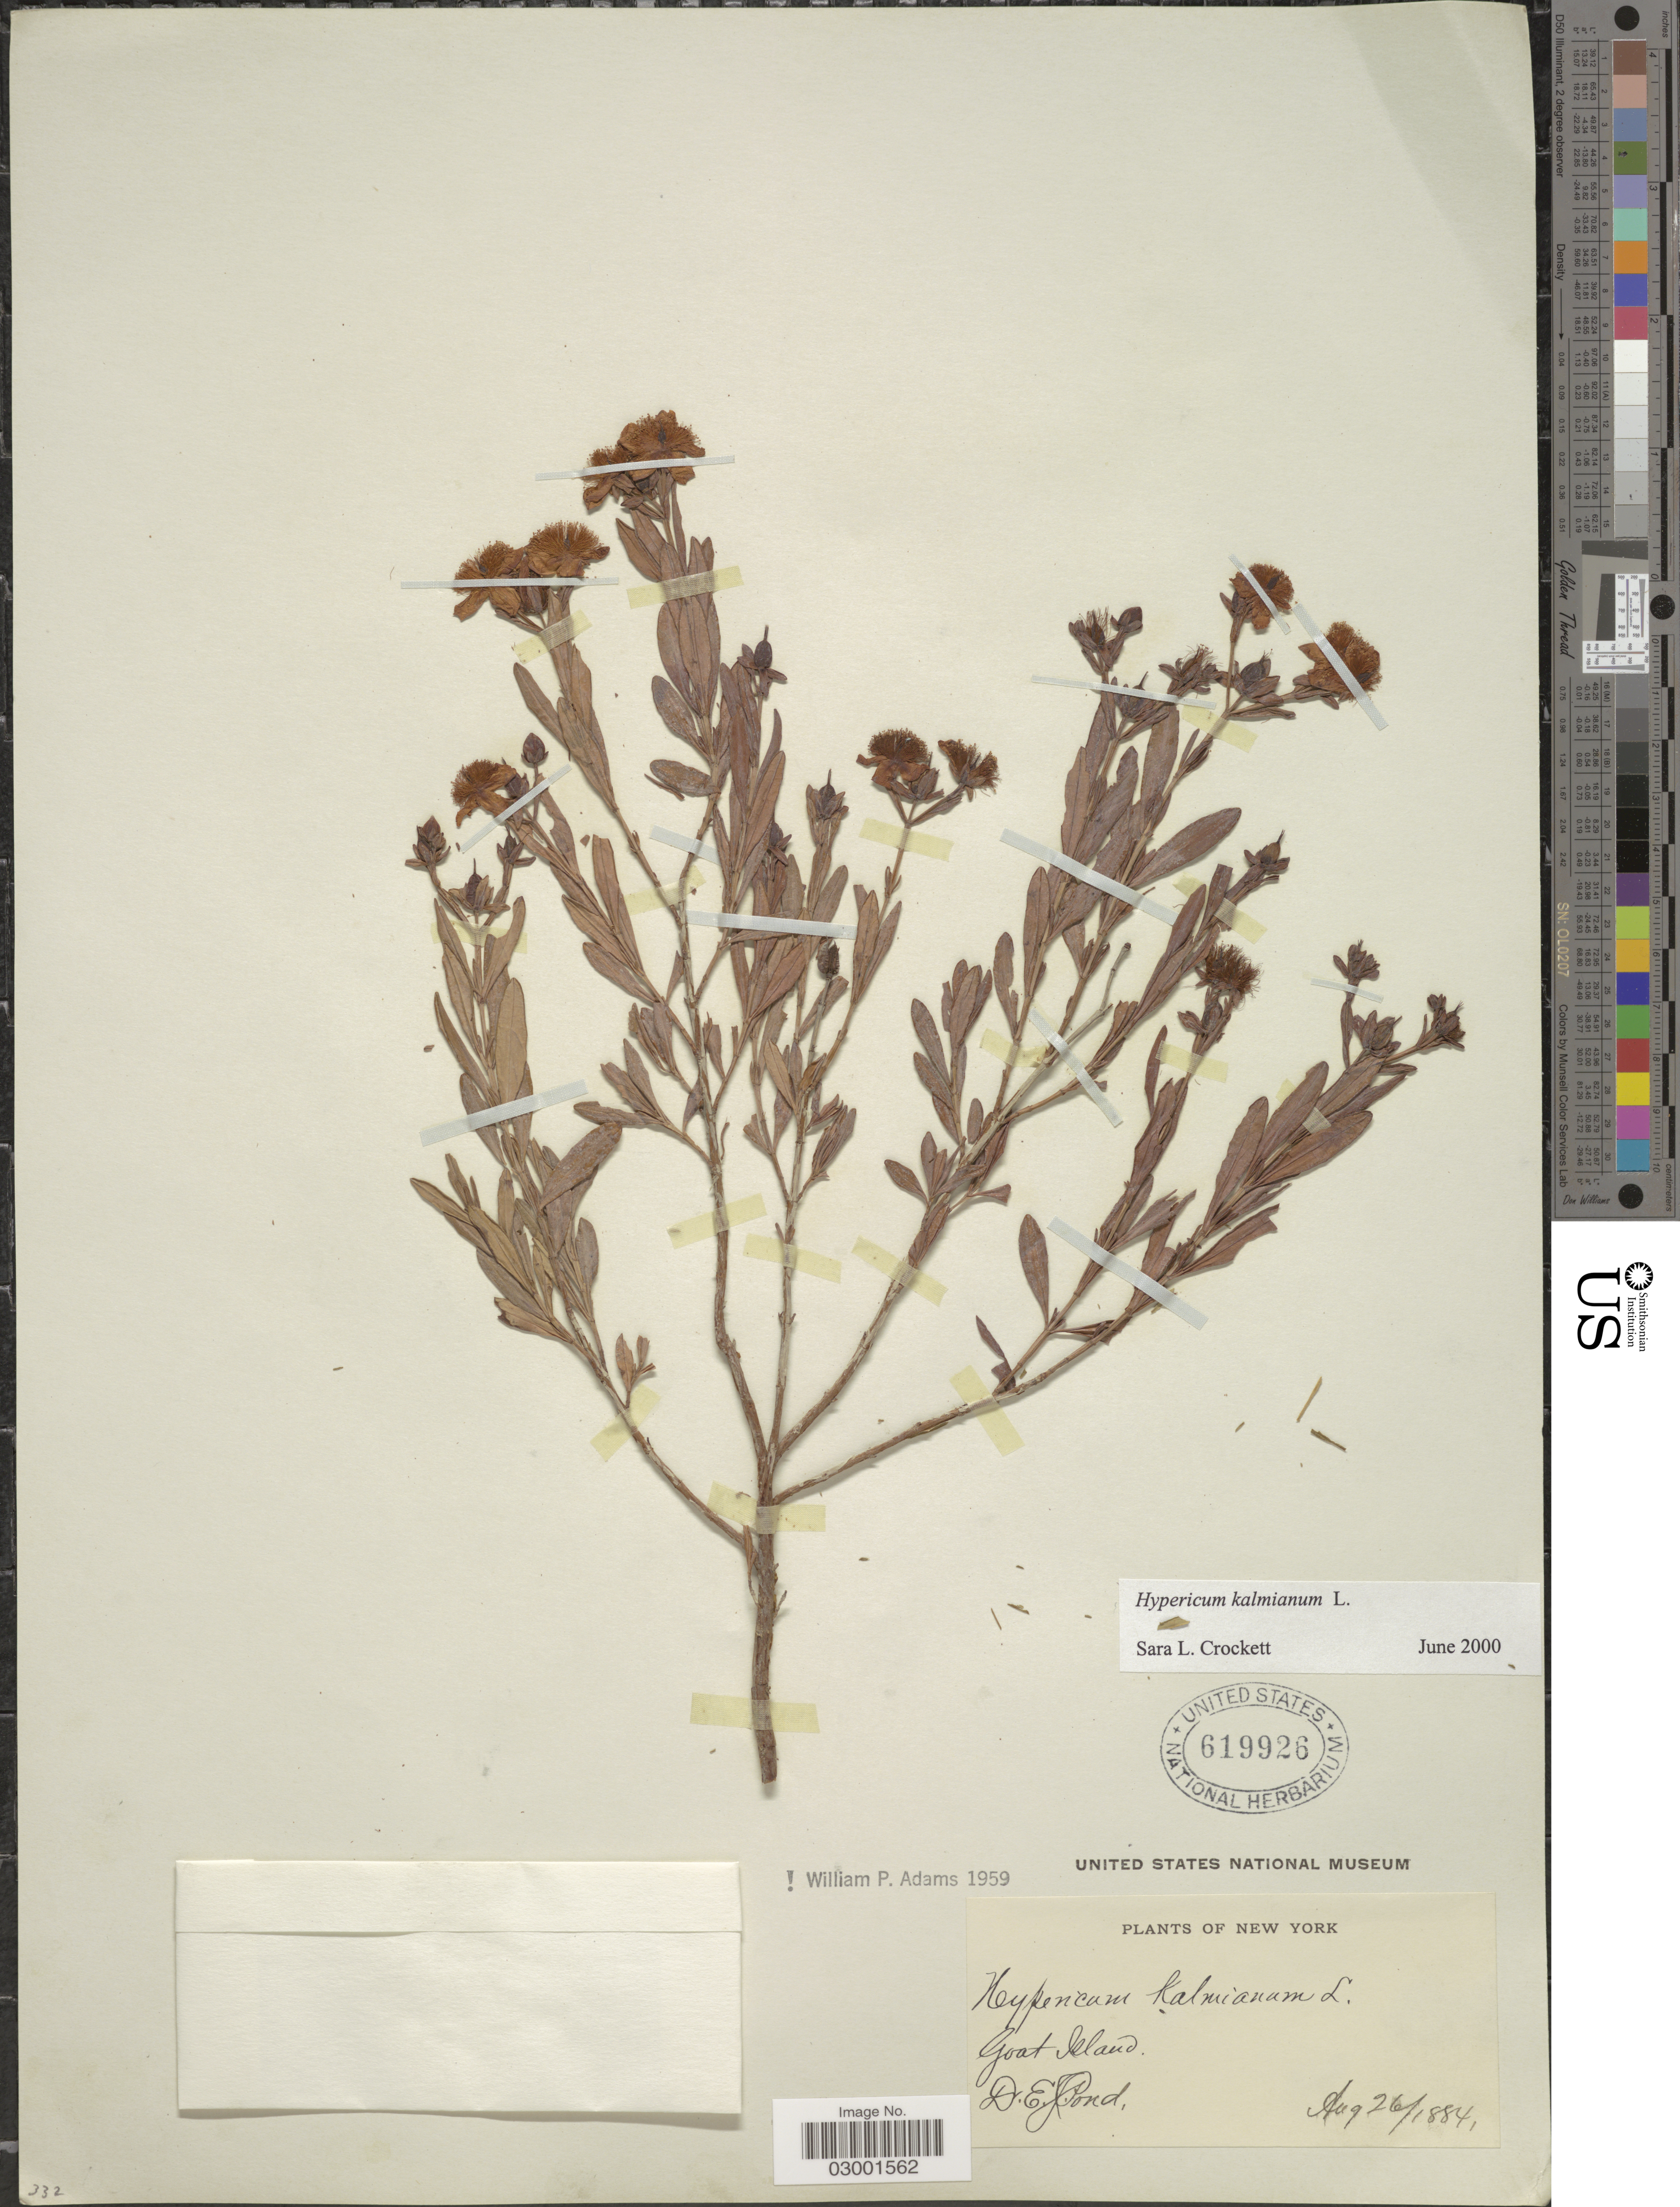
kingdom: Plantae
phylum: Tracheophyta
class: Magnoliopsida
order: Malpighiales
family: Hypericaceae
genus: Hypericum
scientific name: Hypericum kalmianum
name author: L.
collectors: D. Pond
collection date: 1884-08-26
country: United States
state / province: New York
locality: Goat Island.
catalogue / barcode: US 619926